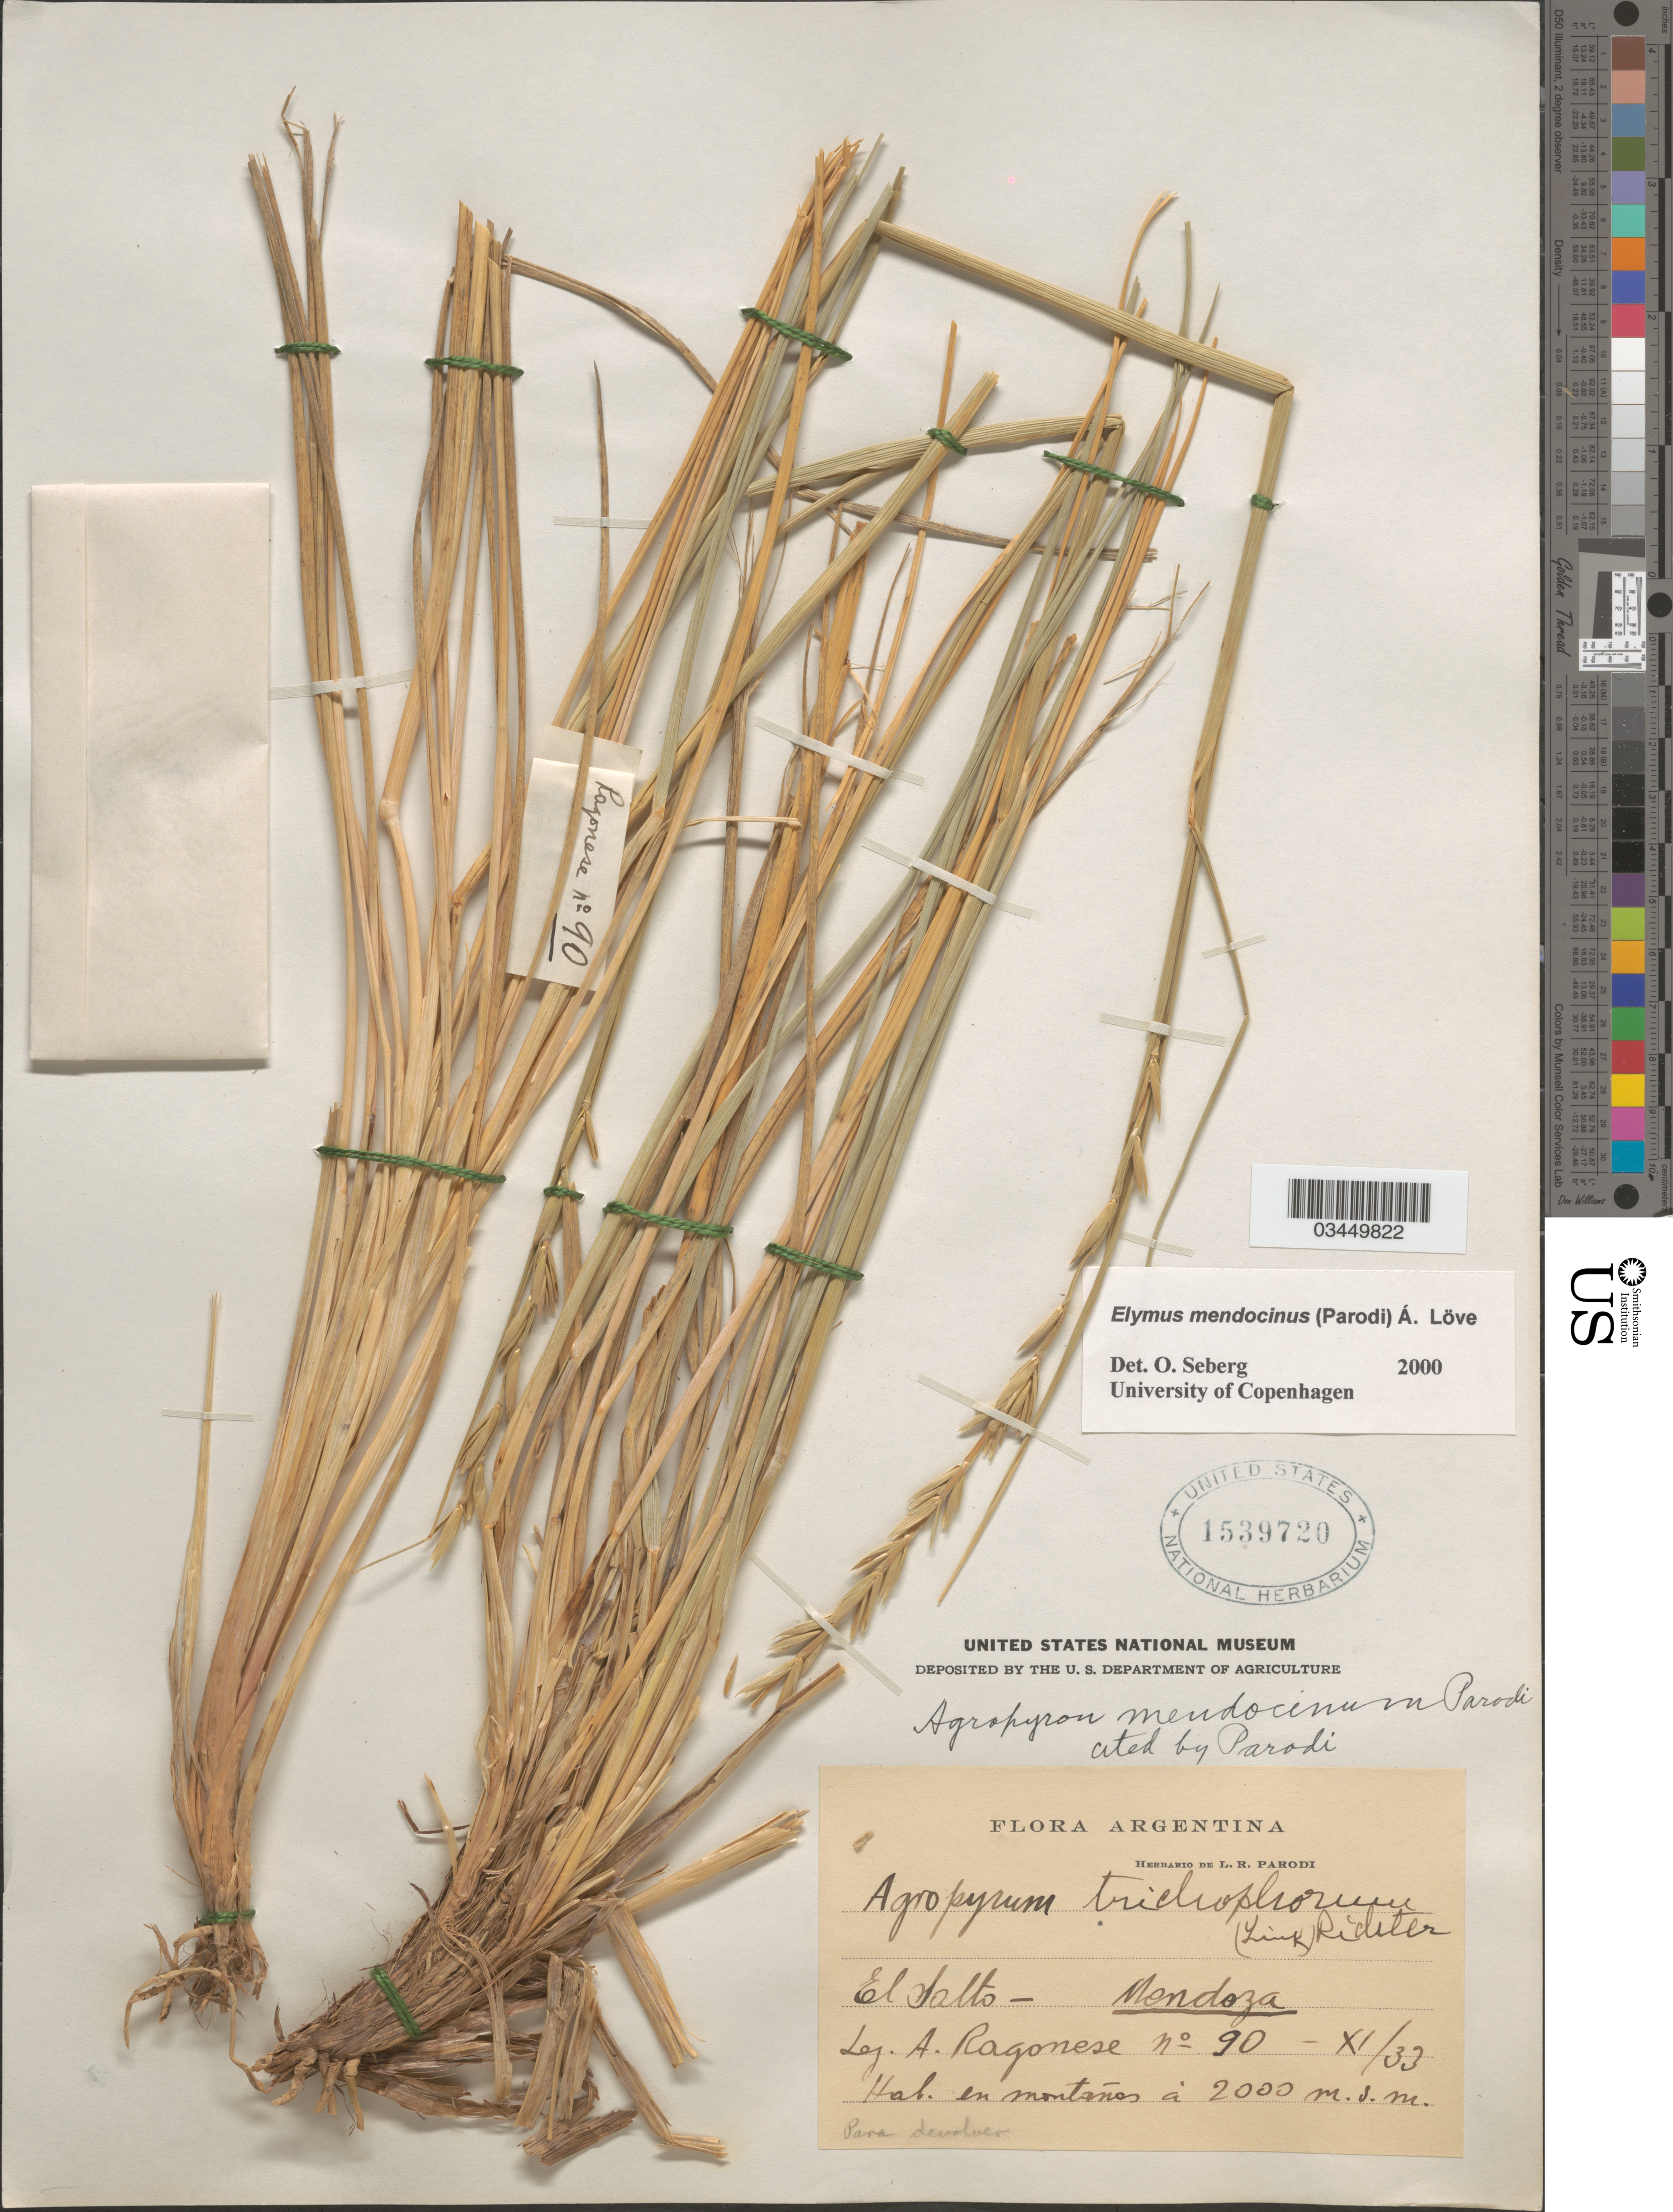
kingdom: Plantae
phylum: Tracheophyta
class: Liliopsida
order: Poales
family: Poaceae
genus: Elymus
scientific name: Elymus mendocinus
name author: (Parodi) Á. Löve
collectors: A. Ragonese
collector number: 90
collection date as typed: Transcribed d/m/y: /11/33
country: Argentina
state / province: Mendoza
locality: El Salto.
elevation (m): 2000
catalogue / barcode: US 1539720